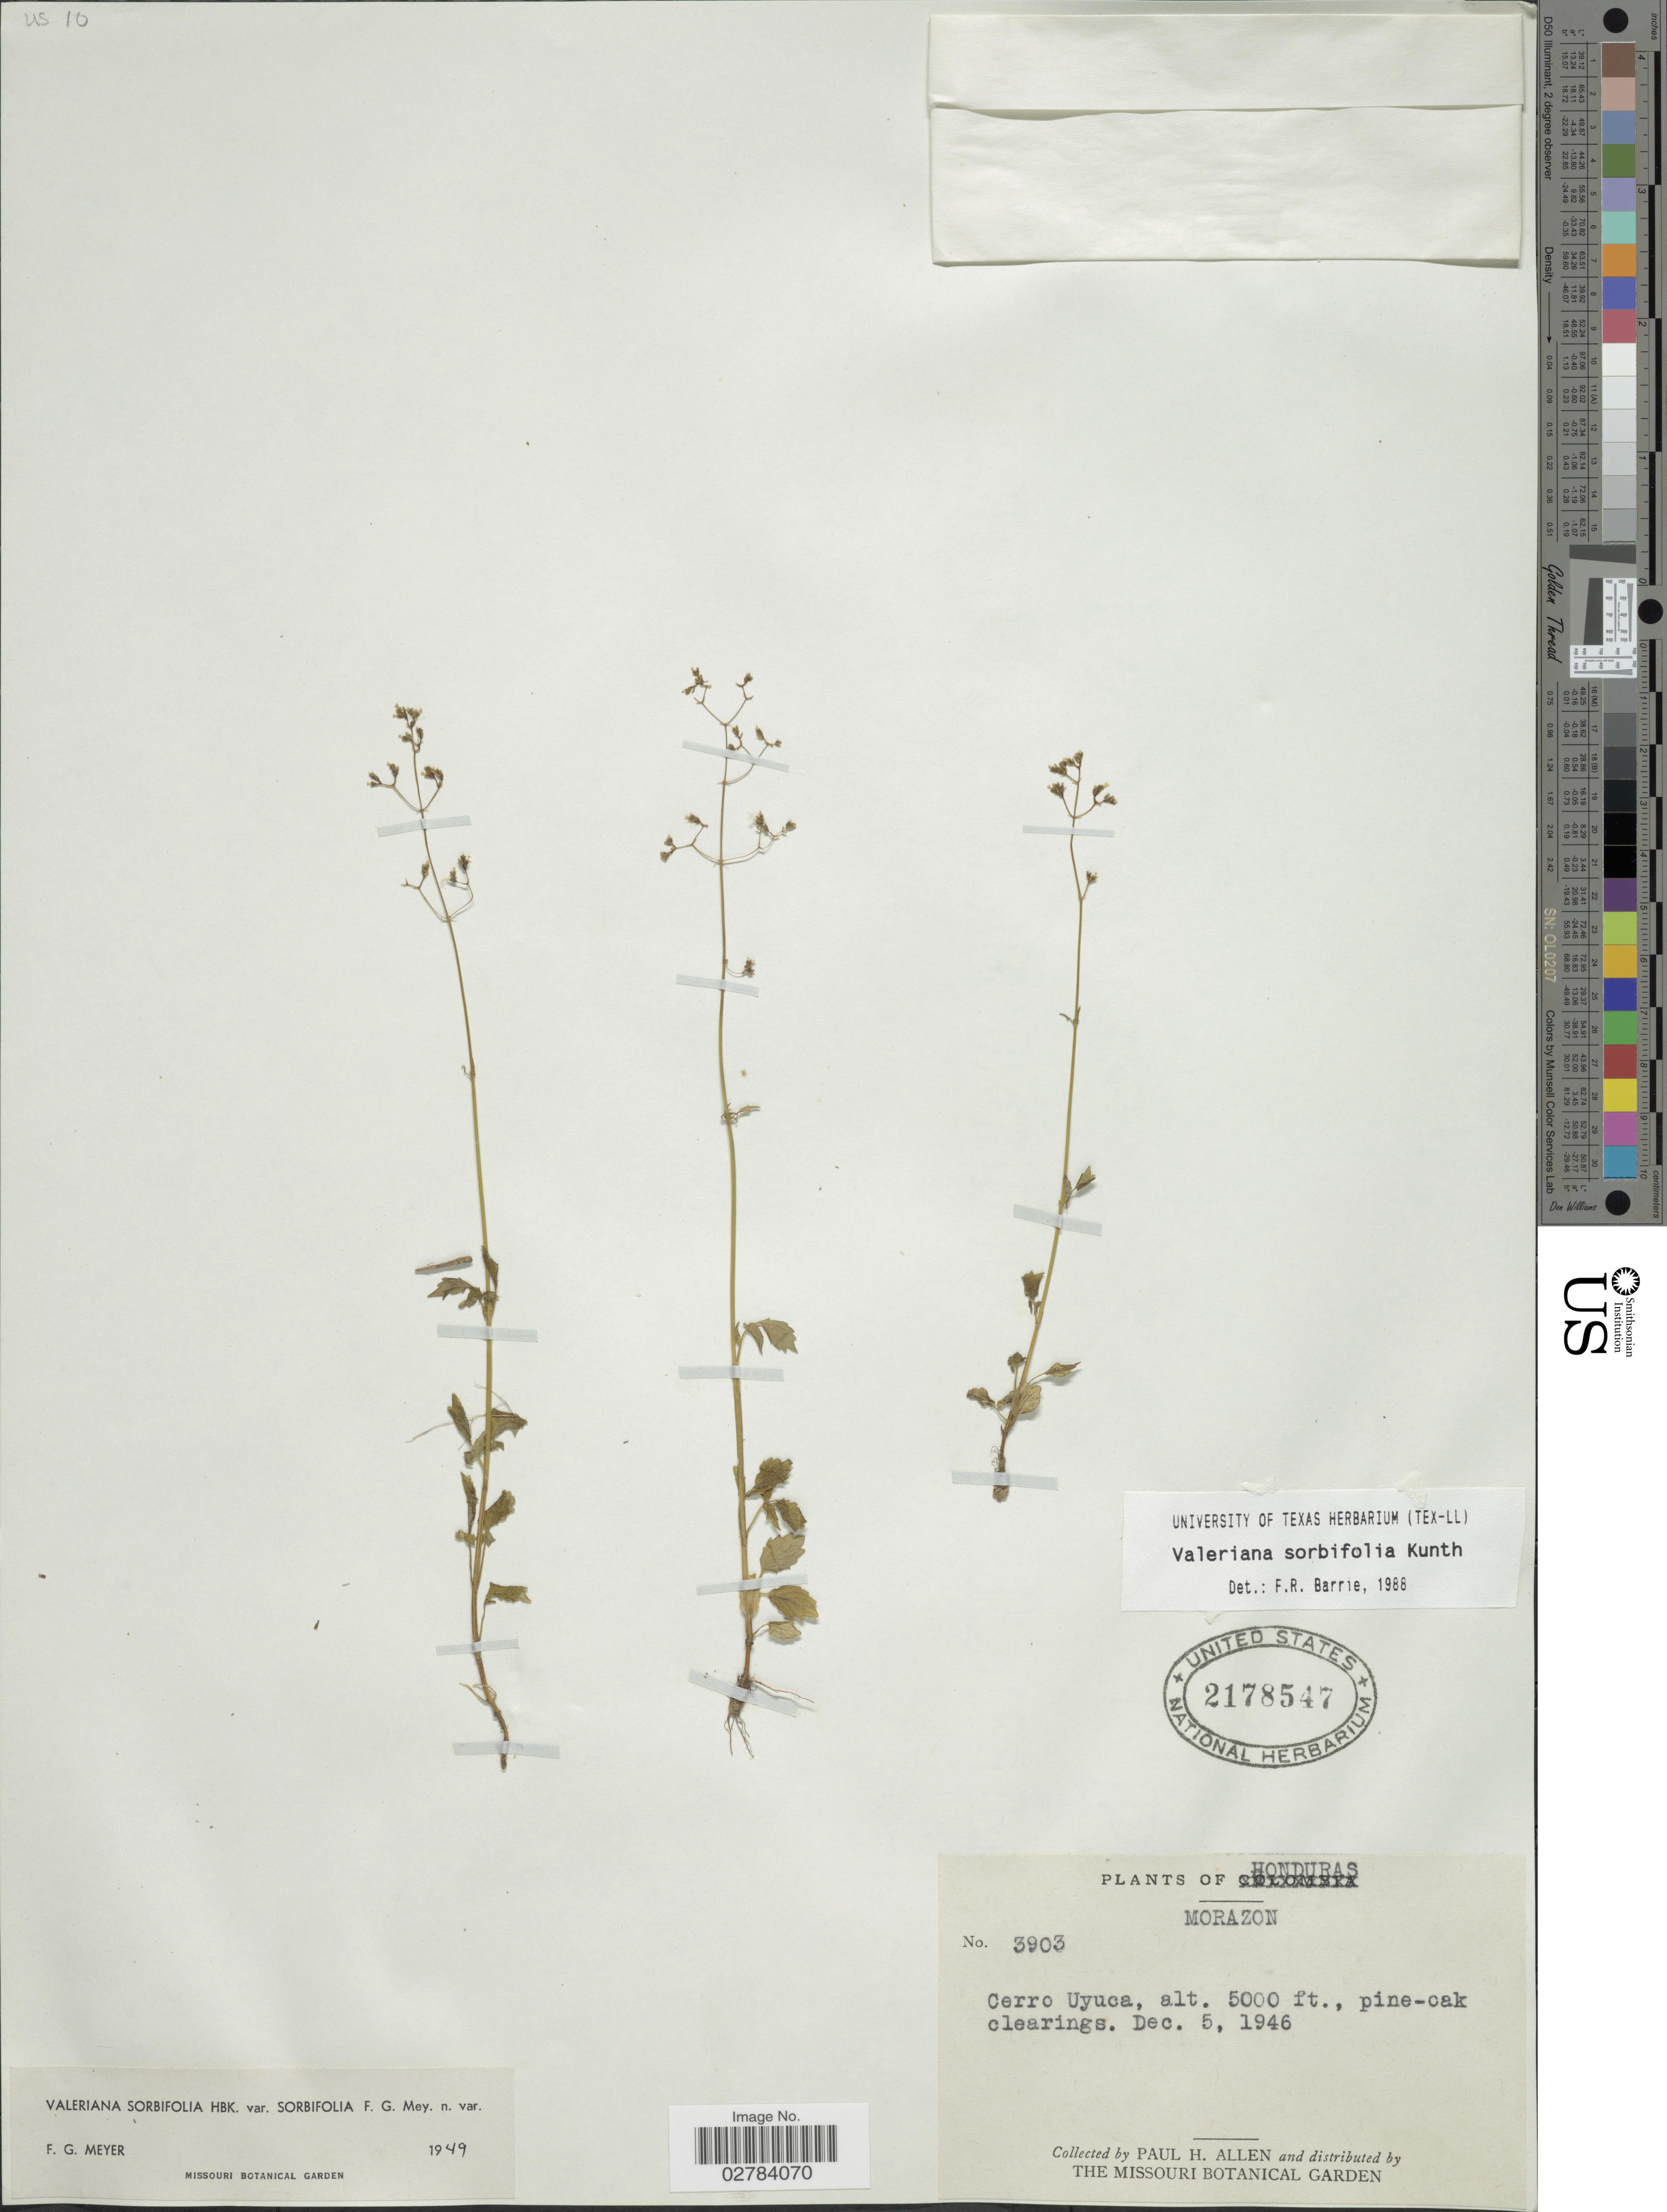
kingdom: Plantae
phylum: Tracheophyta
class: Magnoliopsida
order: Dipsacales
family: Caprifoliaceae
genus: Valeriana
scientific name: Valeriana sorbifolia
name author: Kunth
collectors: P. H. Allen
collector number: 3903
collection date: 1946-12-05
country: El Salvador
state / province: Morazan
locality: Cerro Uyuca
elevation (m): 1524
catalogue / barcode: US 2178547